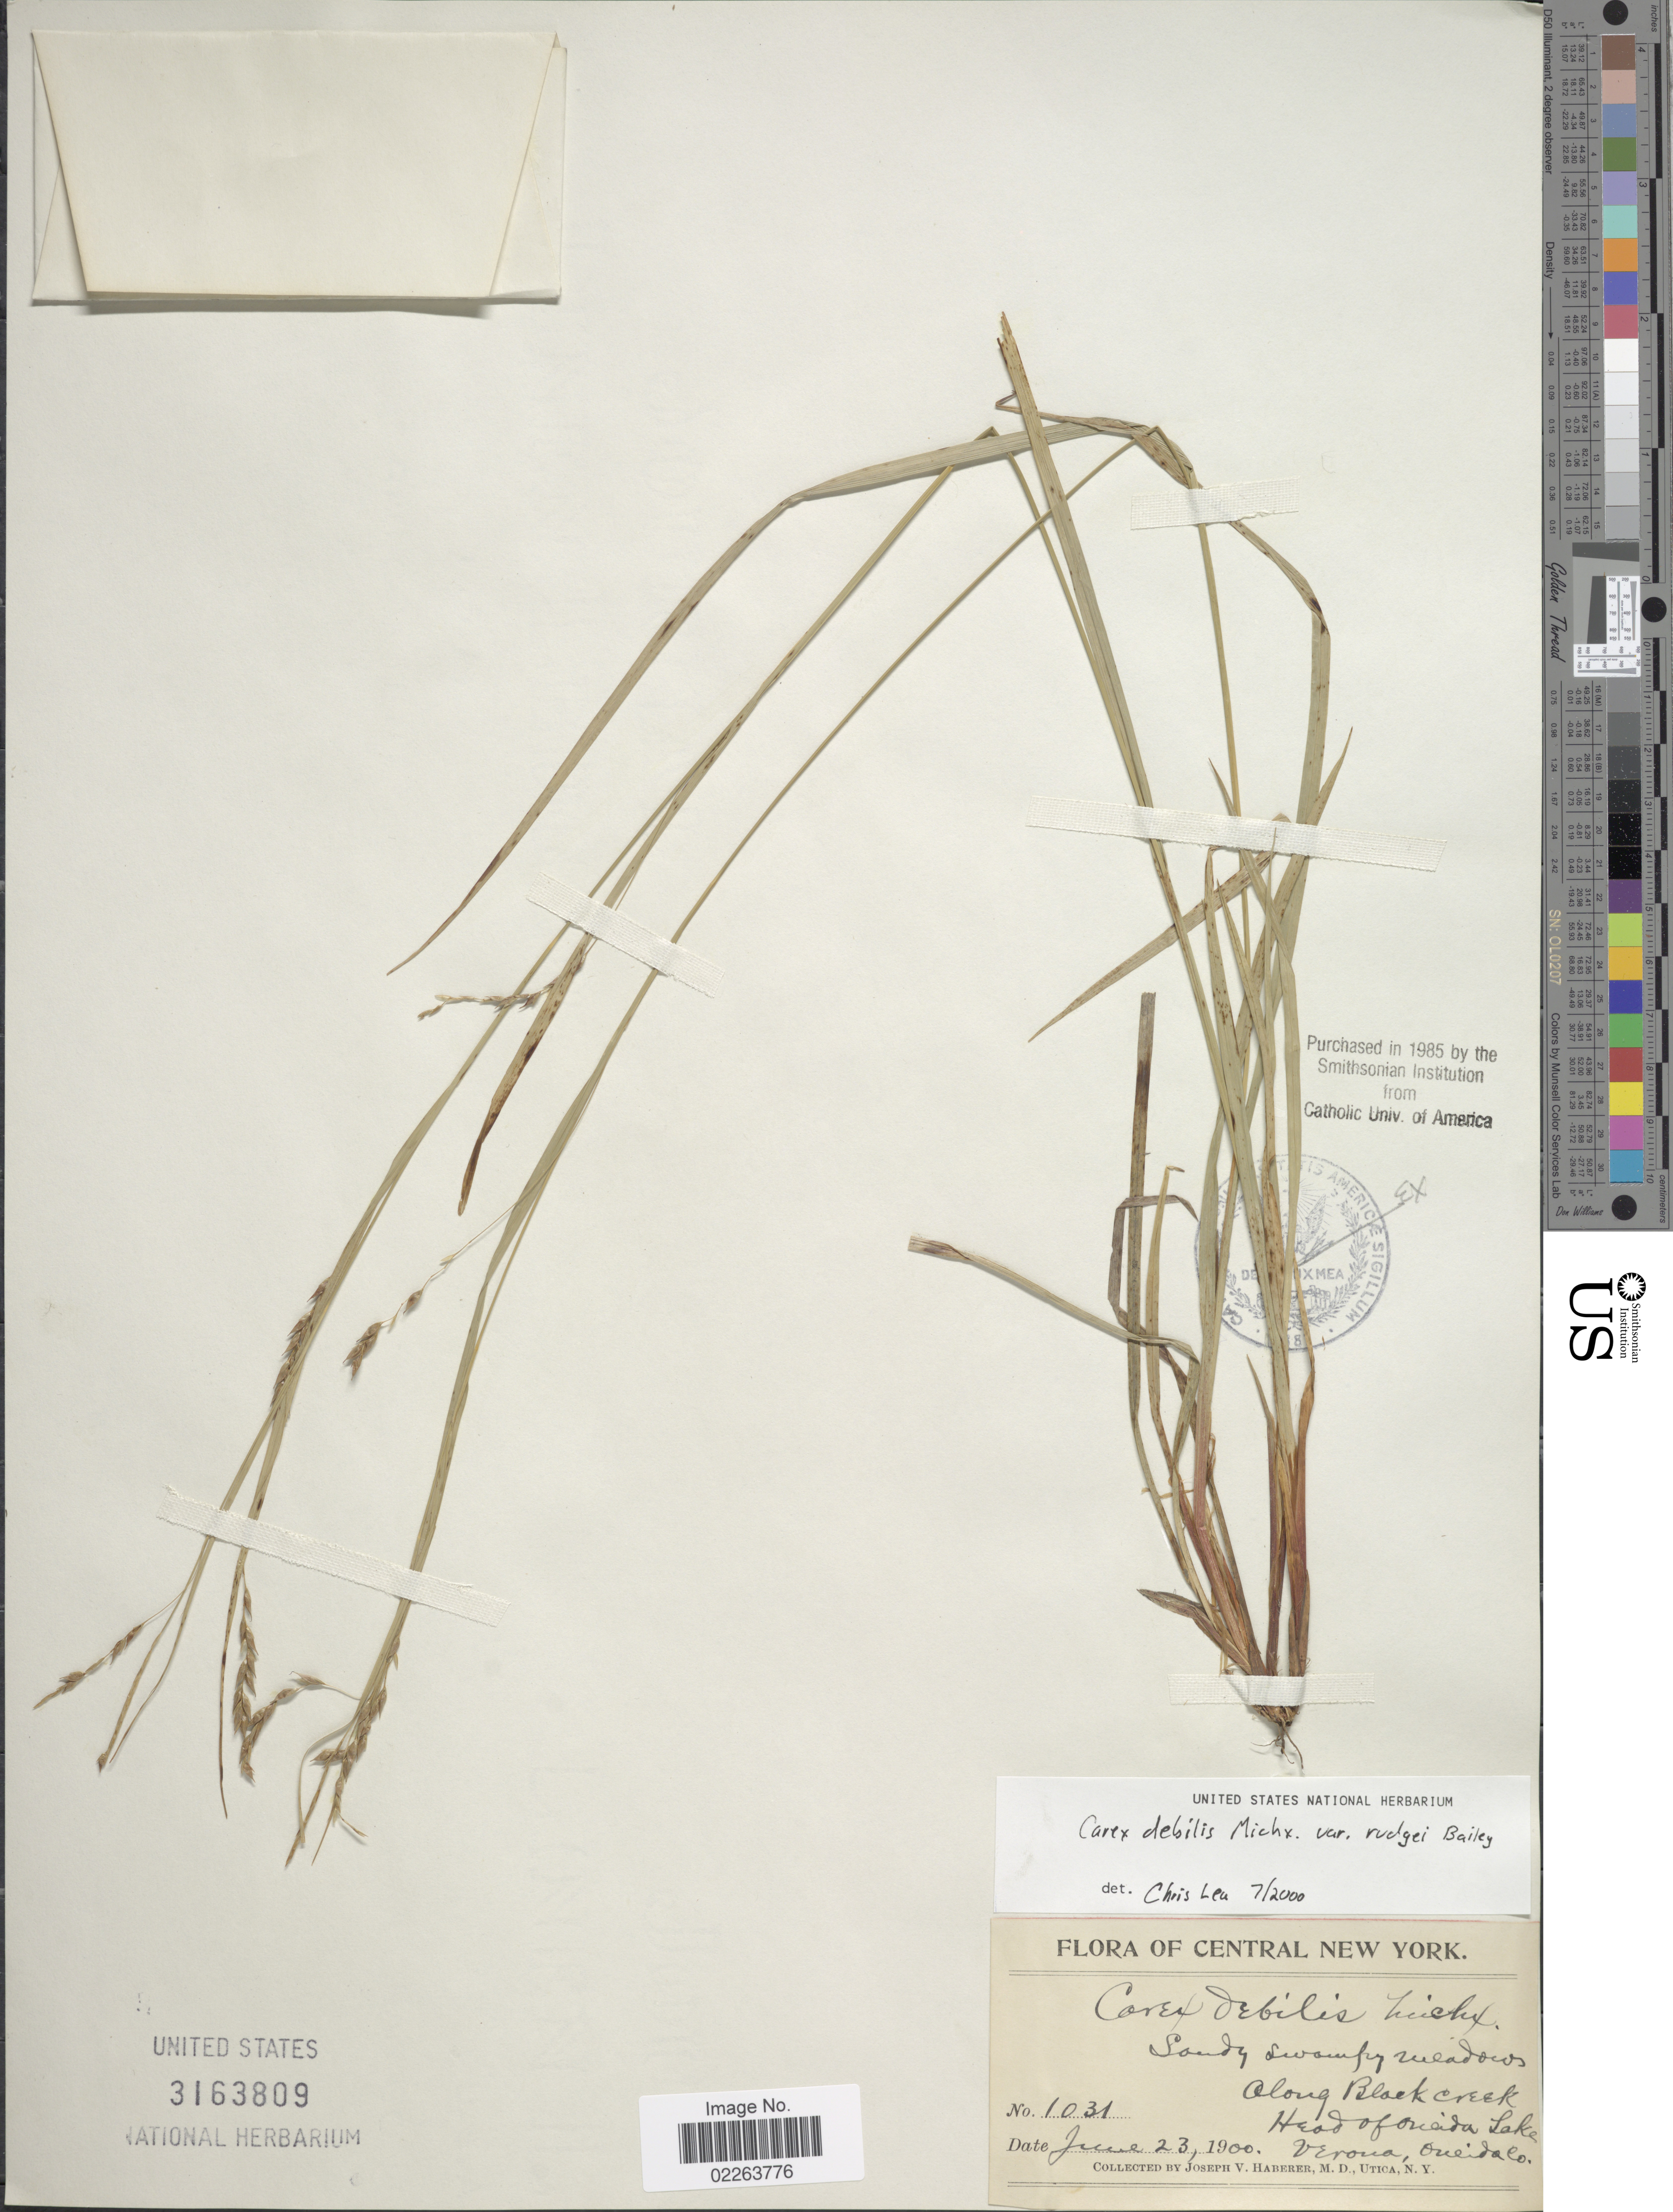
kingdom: Plantae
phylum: Tracheophyta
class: Liliopsida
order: Poales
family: Cyperaceae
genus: Carex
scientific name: Carex flexuosa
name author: Muhl. ex Willd.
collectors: J. V. Haberer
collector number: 1031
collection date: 1900-06-23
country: United States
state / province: New York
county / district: Oneida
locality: Along Block Creek. Head of Oneida Lake, Verona, Oneida Co.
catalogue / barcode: US 3163809